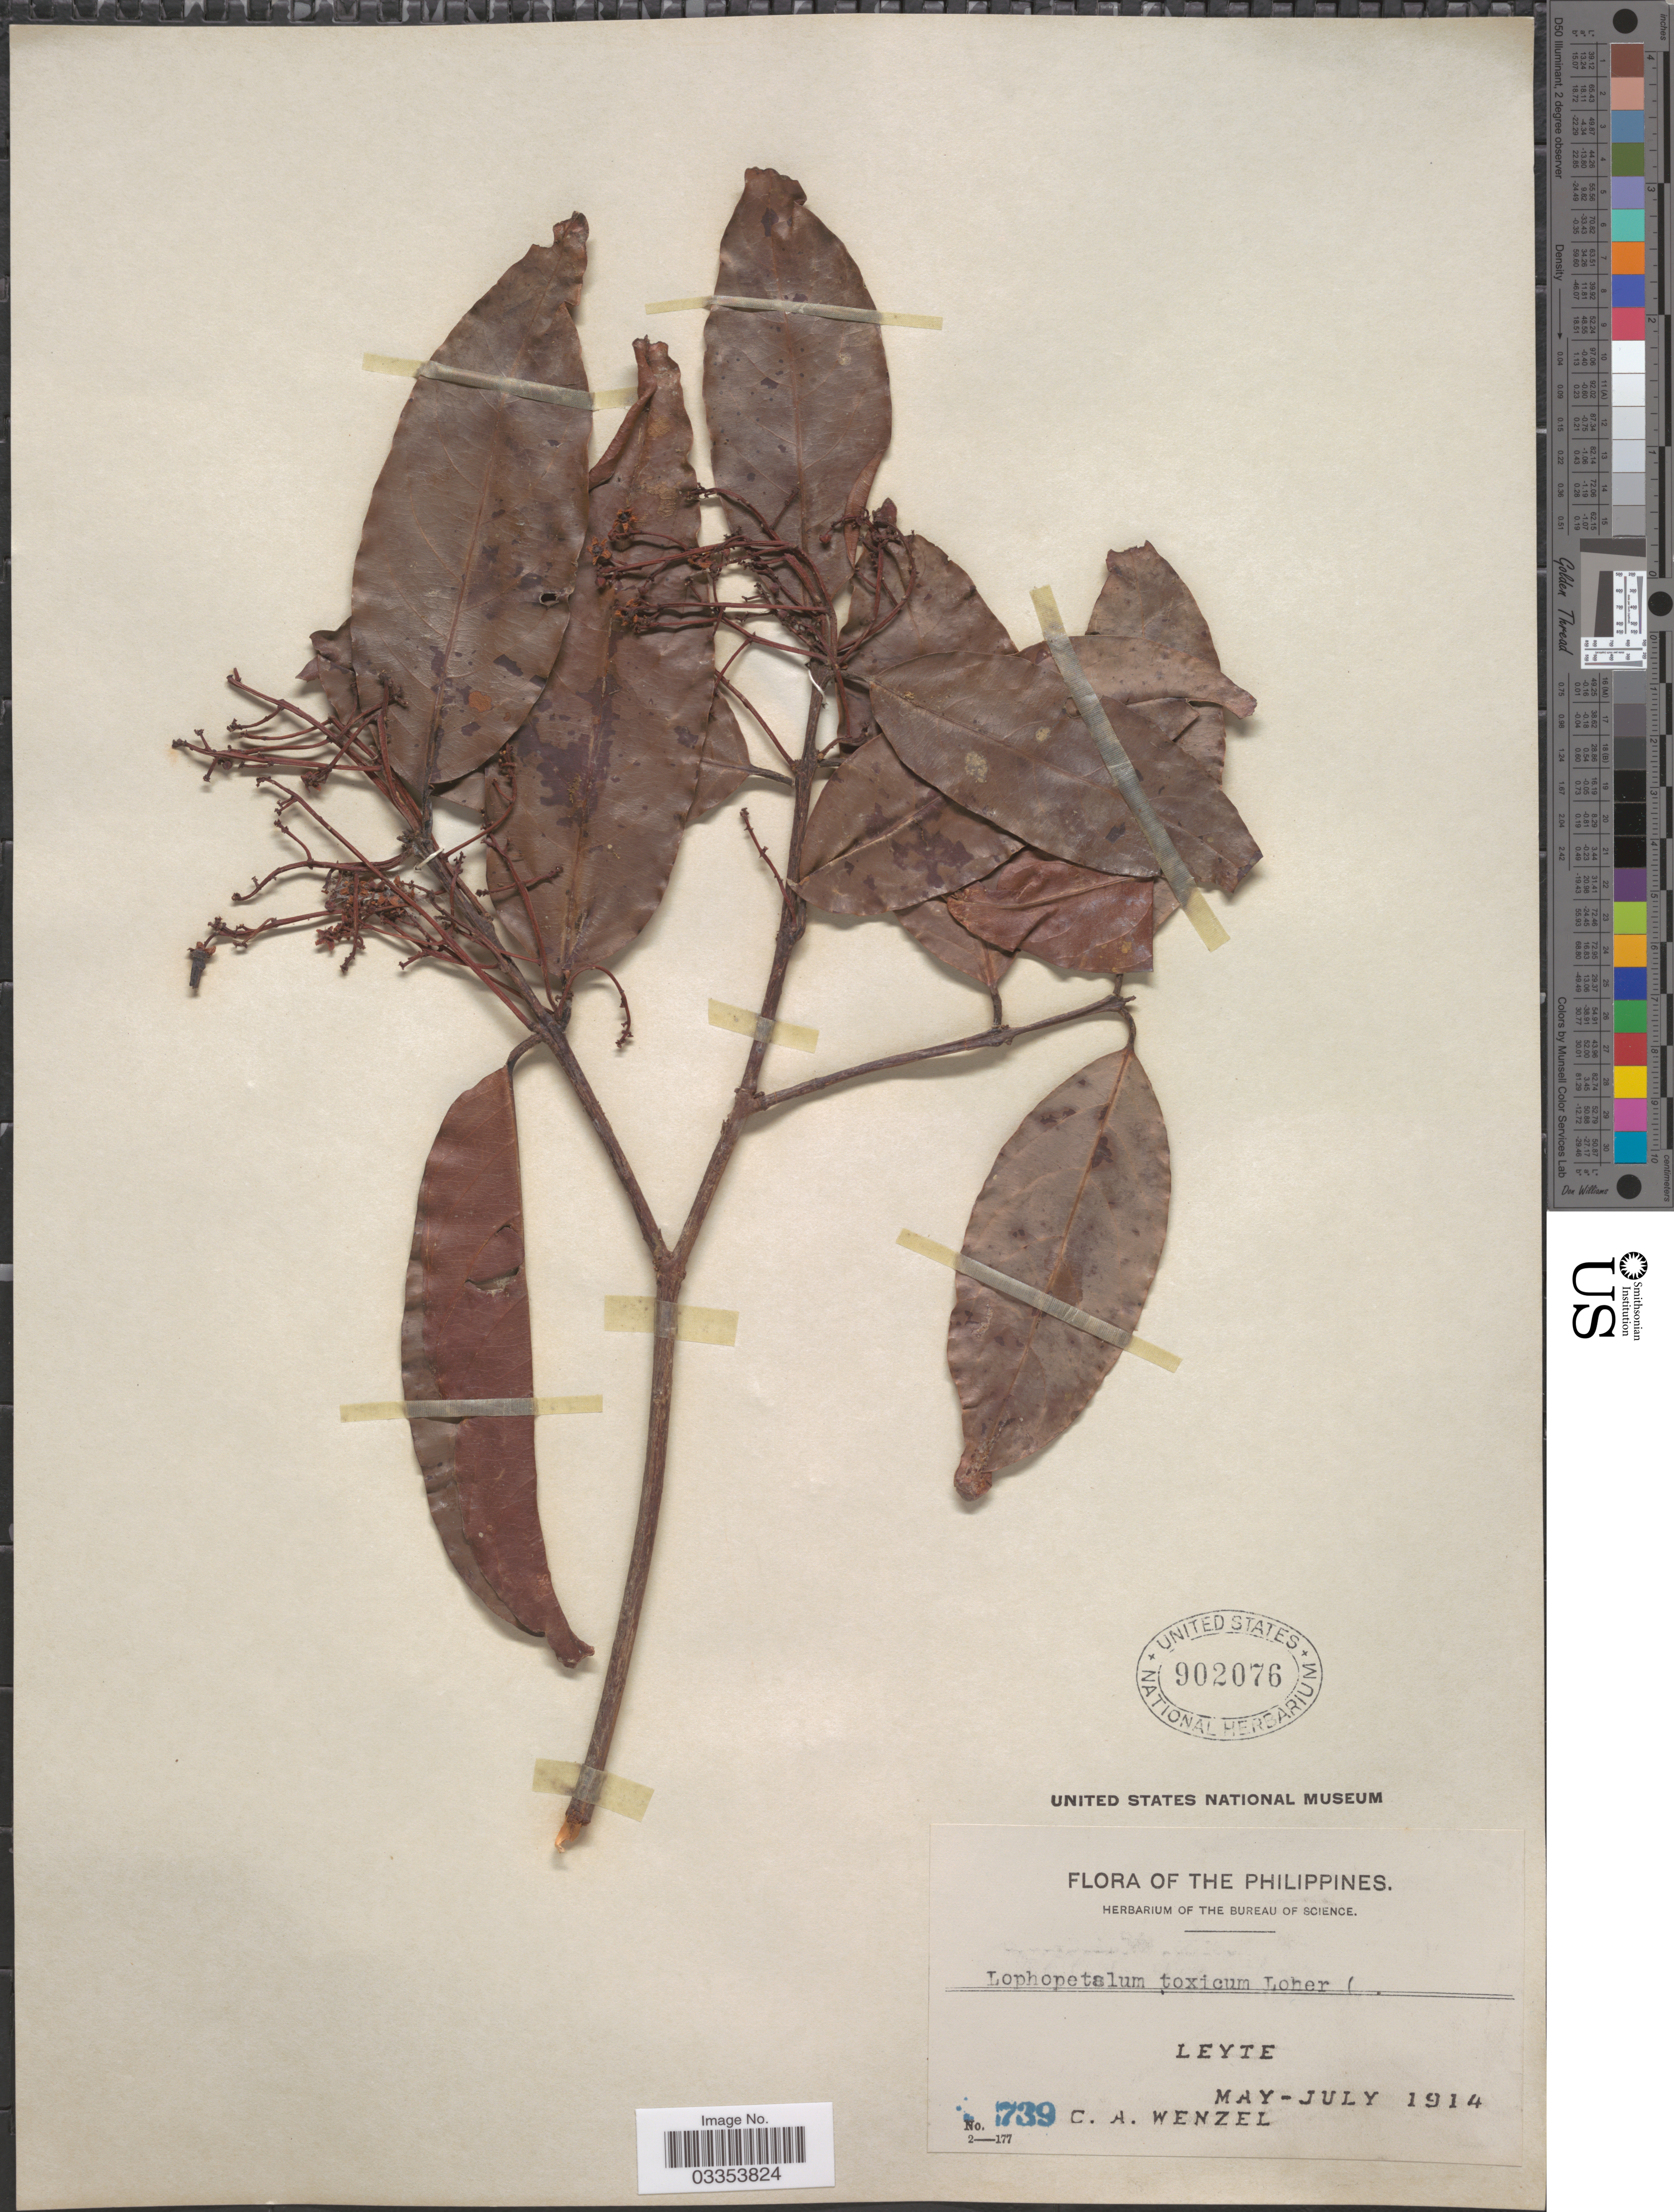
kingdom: Plantae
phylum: Tracheophyta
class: Magnoliopsida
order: Celastrales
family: Celastraceae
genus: Lophopetalum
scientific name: Lophopetalum javanicum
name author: (Zoll.) Turcz.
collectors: C. Wenzel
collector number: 739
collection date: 1914-05/1914-07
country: Philippines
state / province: Eastern Visayas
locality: Leyte.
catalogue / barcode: US 902076